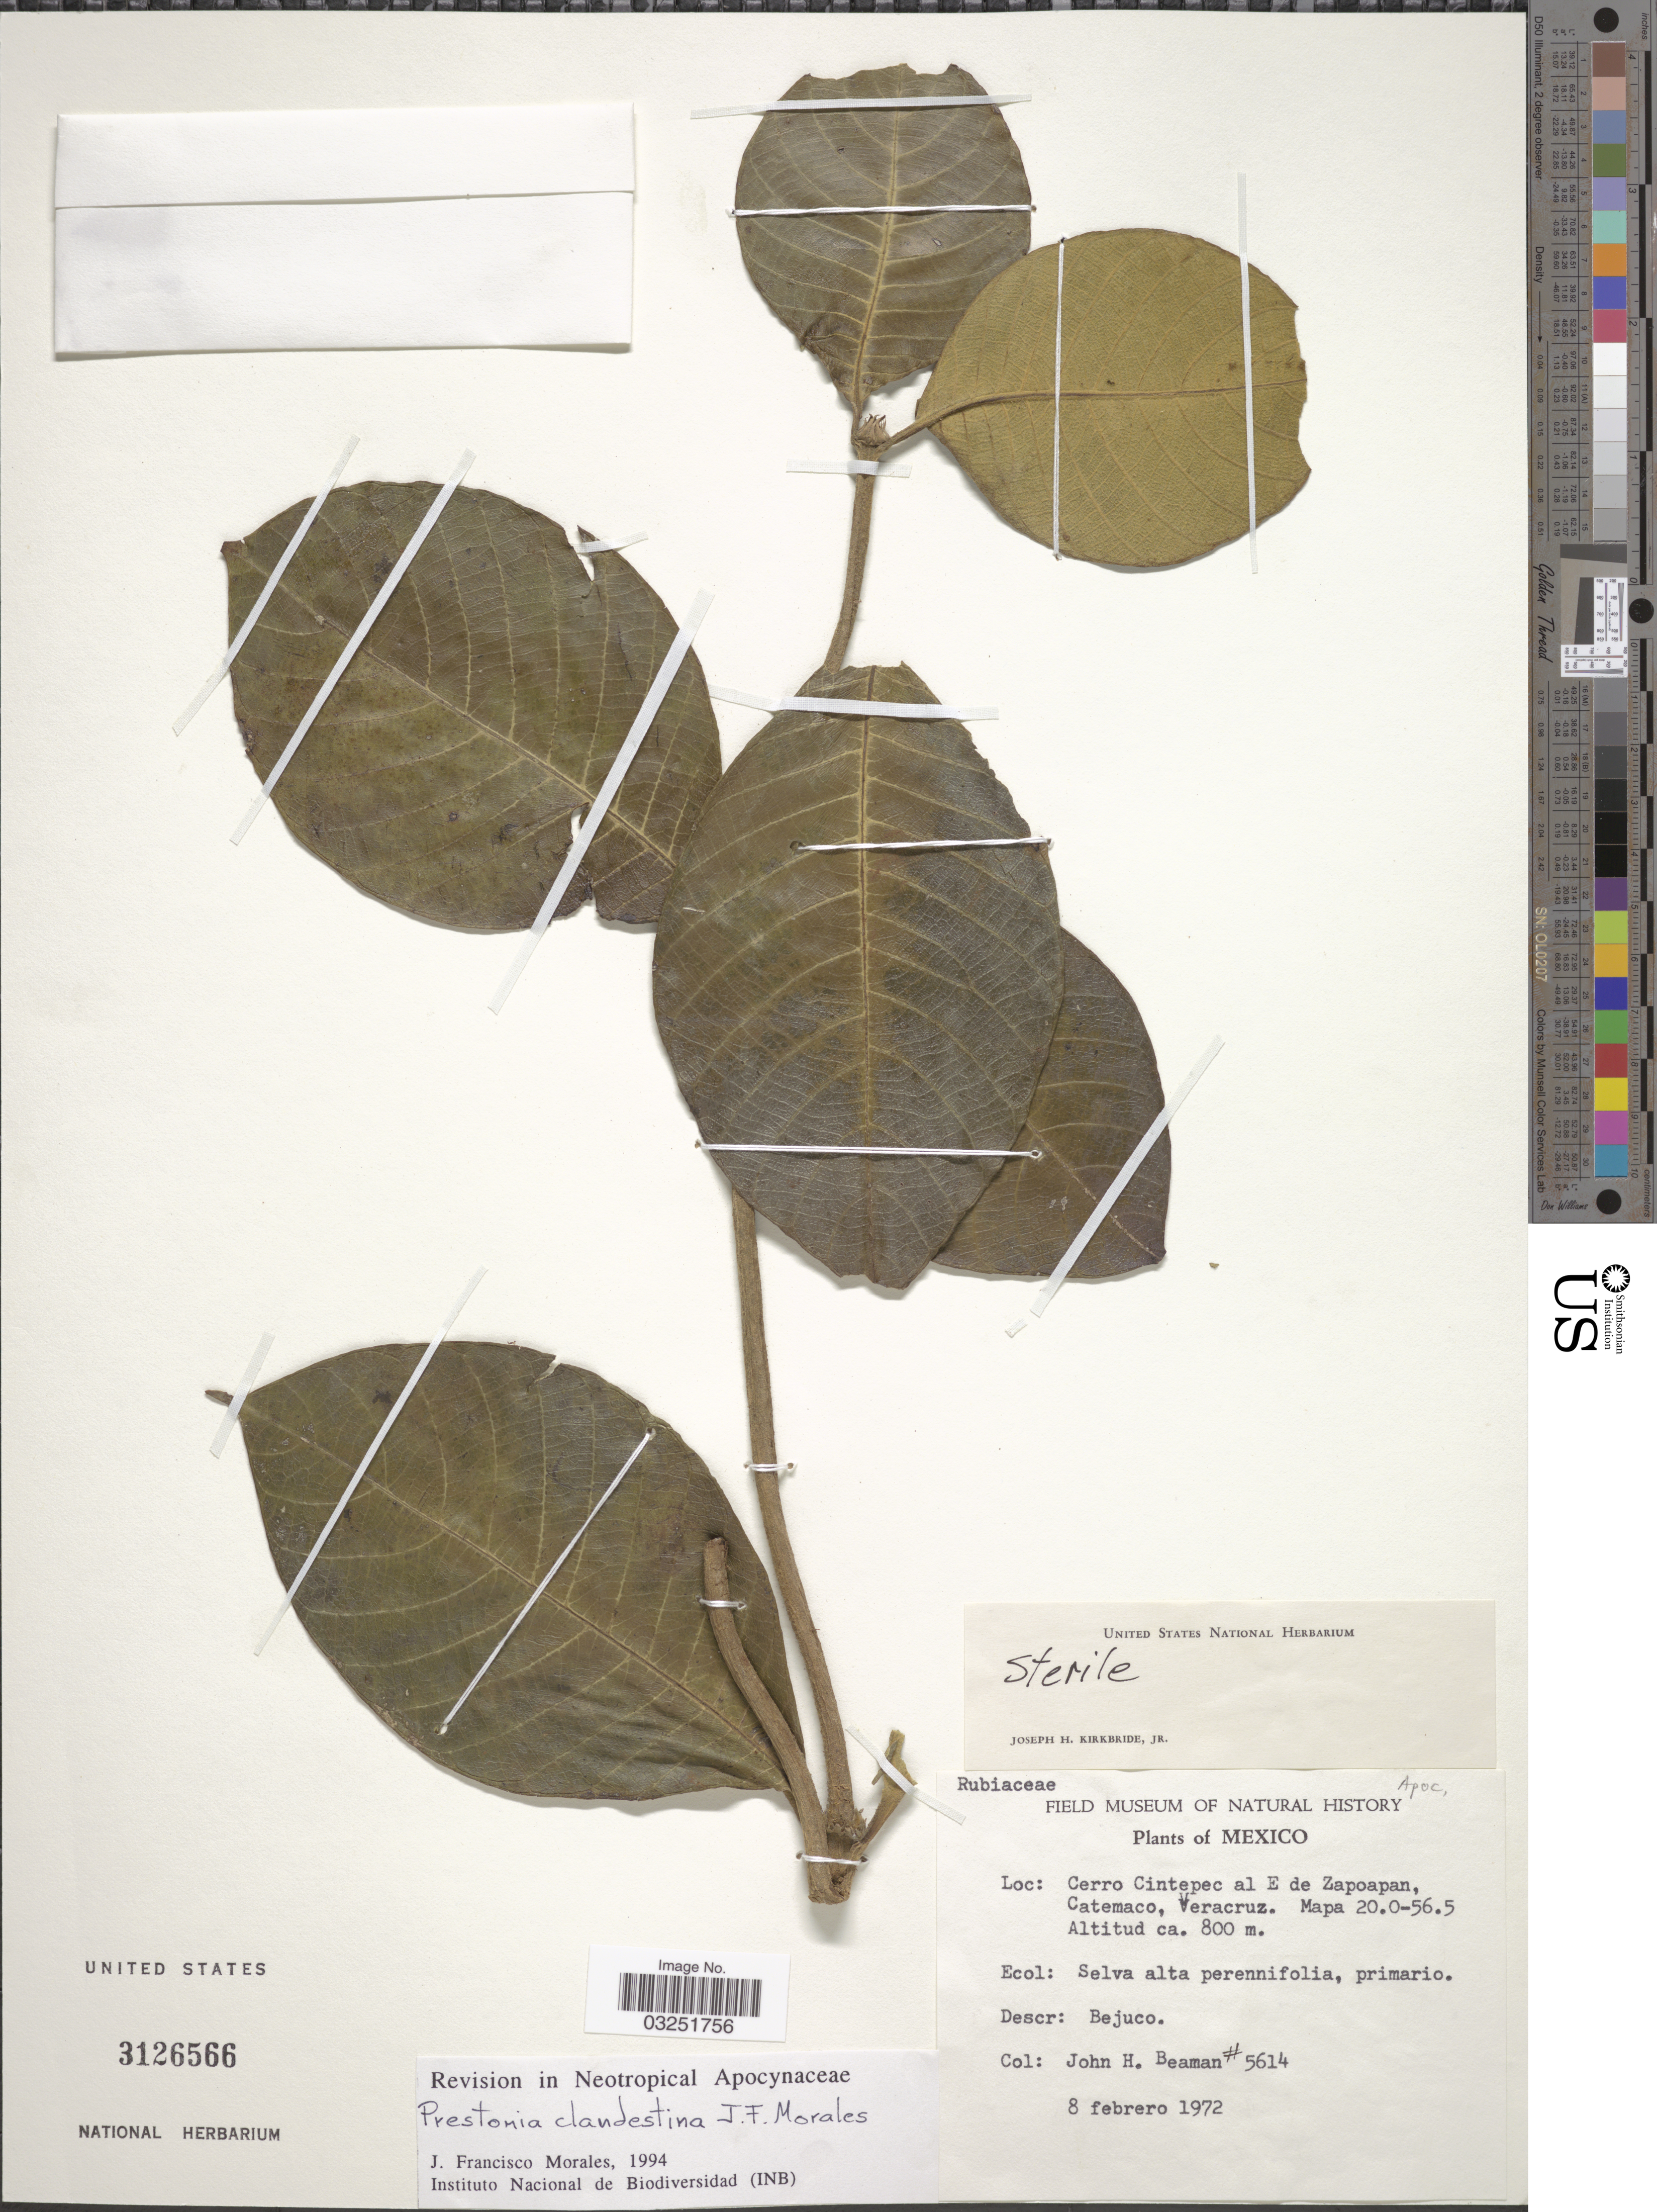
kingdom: Plantae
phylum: Tracheophyta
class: Magnoliopsida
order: Gentianales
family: Apocynaceae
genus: Prestonia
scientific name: Prestonia clandestina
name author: J.F. Morales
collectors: J. H. Beaman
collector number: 5614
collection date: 1972-02-08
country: Mexico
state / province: Veracruz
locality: Cerro Cintepec al E de Zapoapan, Catemaco, Veracruz, Mapa 20.0-56.5.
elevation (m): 800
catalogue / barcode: US 3126566